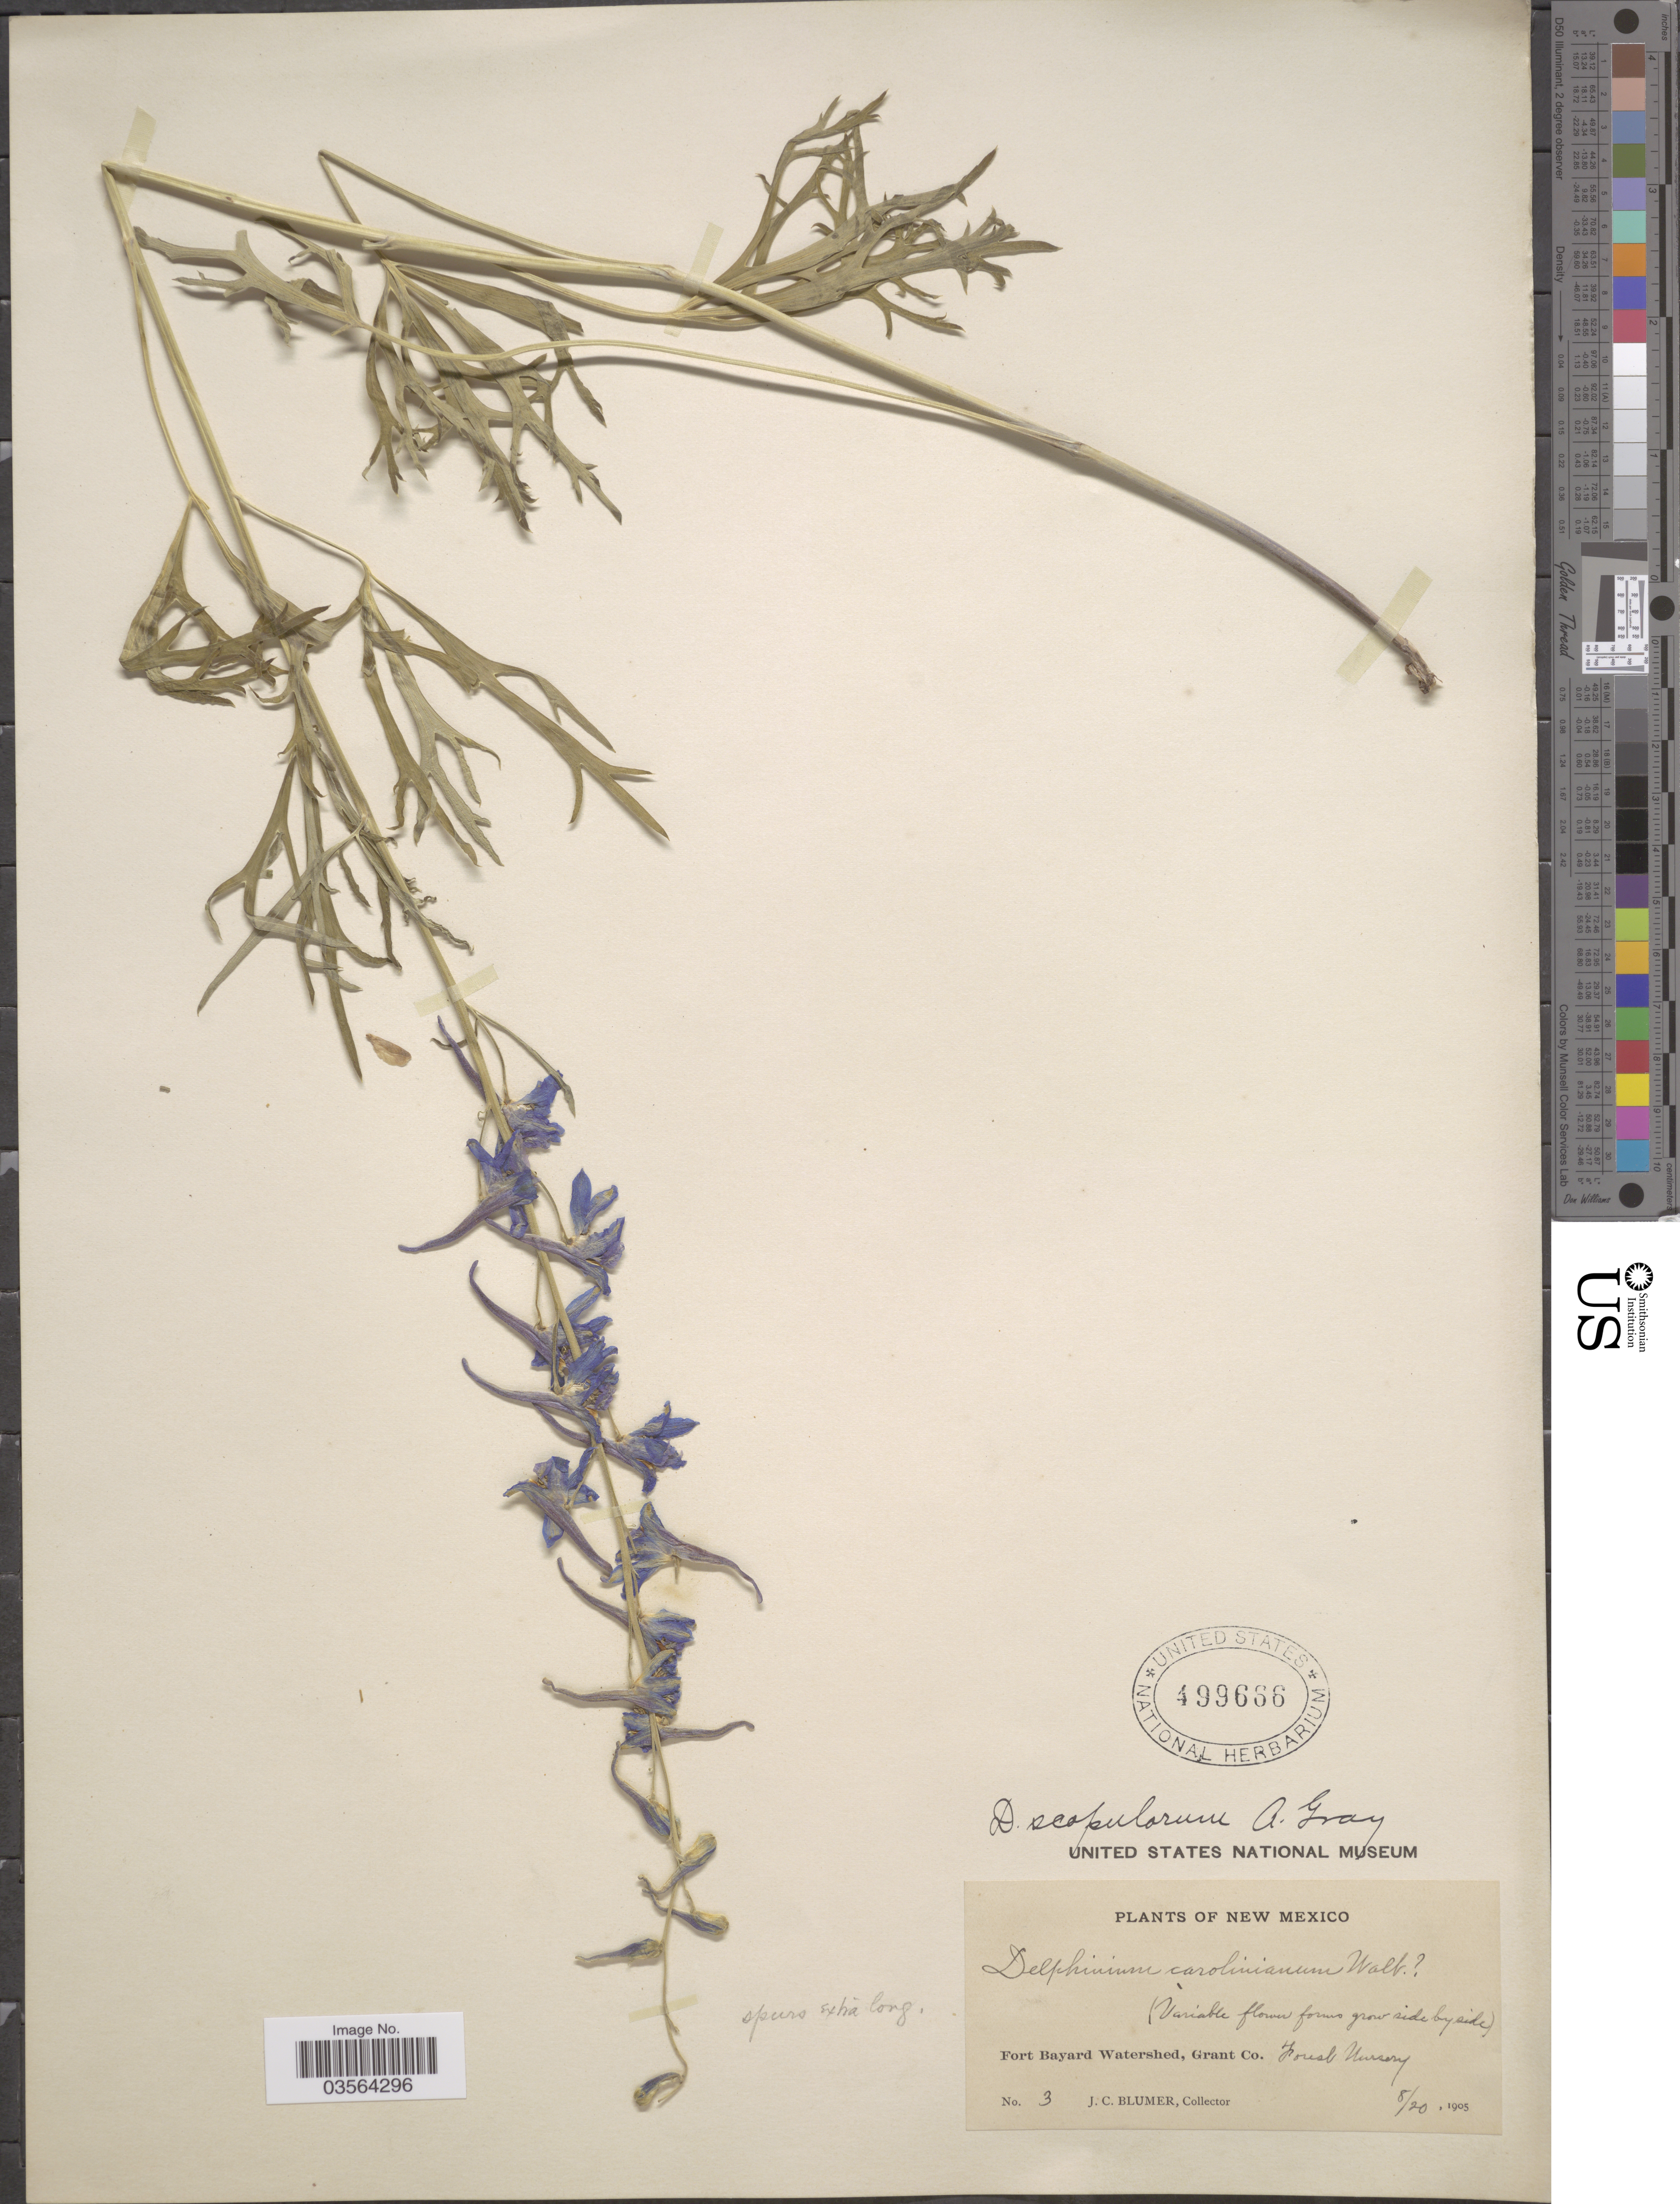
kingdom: Plantae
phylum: Tracheophyta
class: Magnoliopsida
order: Ranunculales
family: Ranunculaceae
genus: Delphinium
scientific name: Delphinium scopulorum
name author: A. Gray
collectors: J. C. Blumer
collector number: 3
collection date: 1905-05-20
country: United States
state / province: New Mexico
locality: Fort Bayard Watershed, Grant Co. Forest Nursery.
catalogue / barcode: US 499666